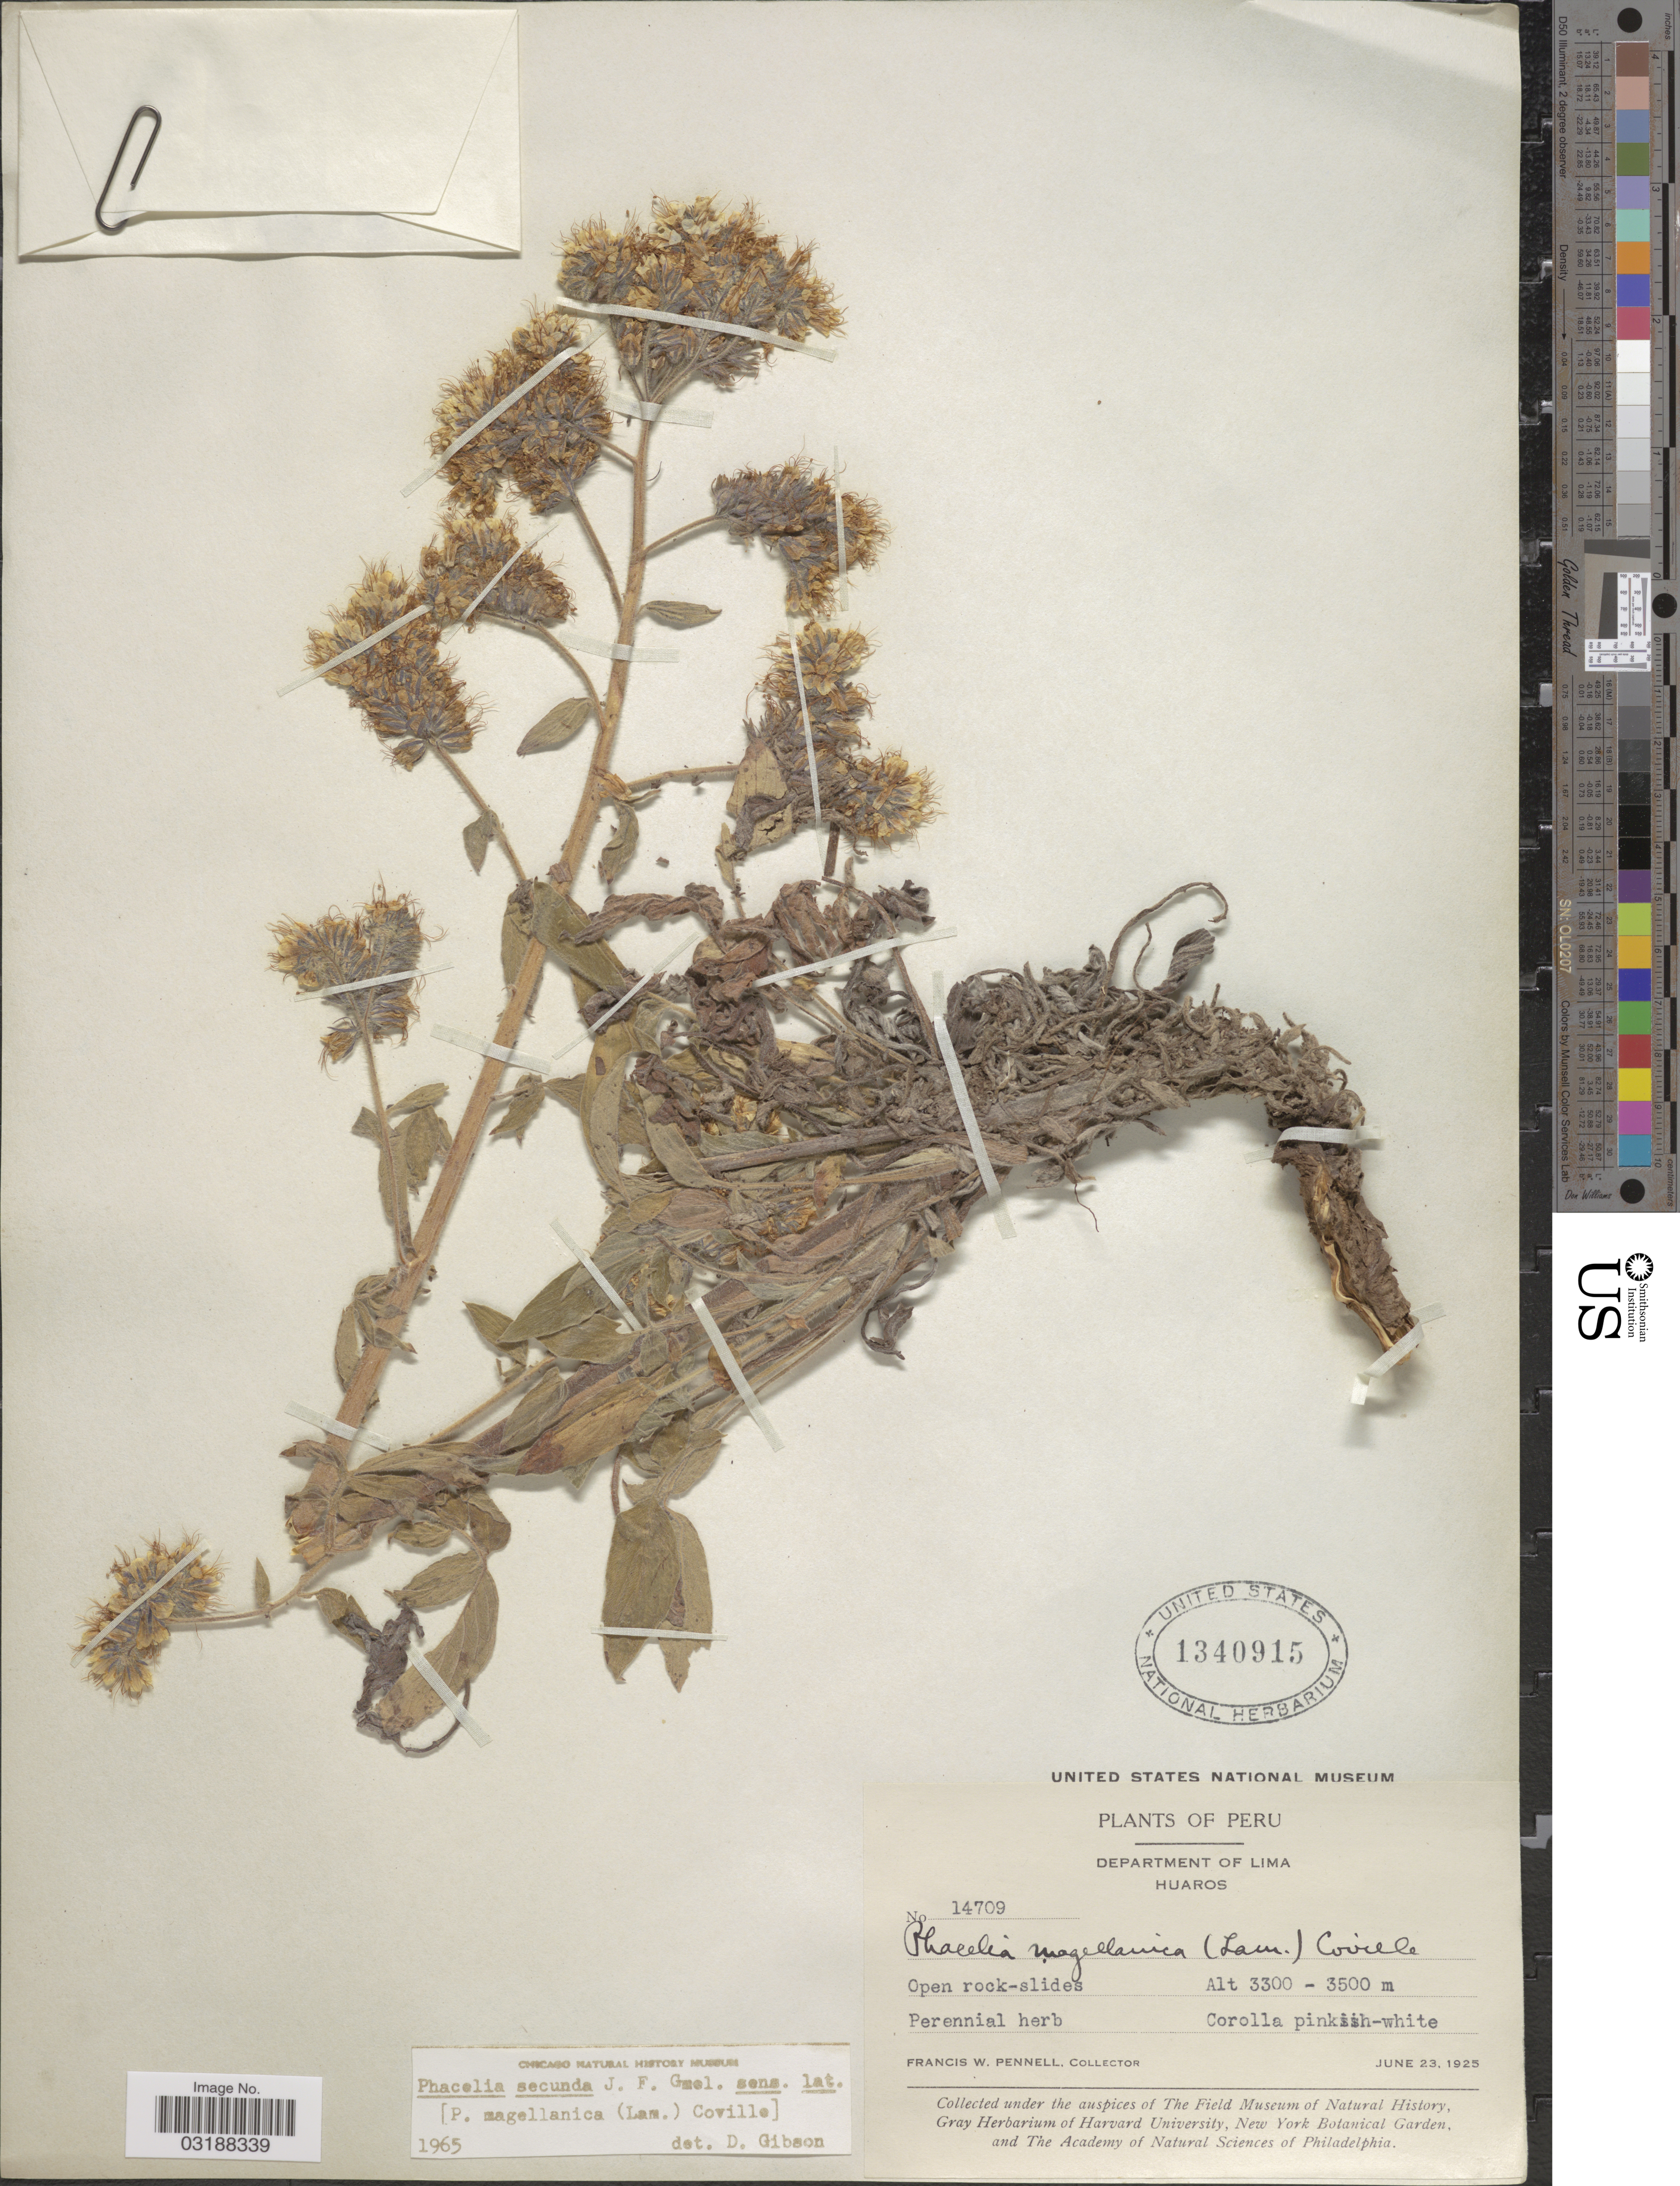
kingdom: Plantae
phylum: Tracheophyta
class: Magnoliopsida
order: Boraginales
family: Hydrophyllaceae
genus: Phacelia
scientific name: Phacelia secunda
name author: J.F. Gmel.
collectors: F. W. Pennell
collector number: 14709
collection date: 1925-06-23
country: Peru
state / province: Lima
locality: Department of Lima. Huaros.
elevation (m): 3300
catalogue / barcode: US 1340915